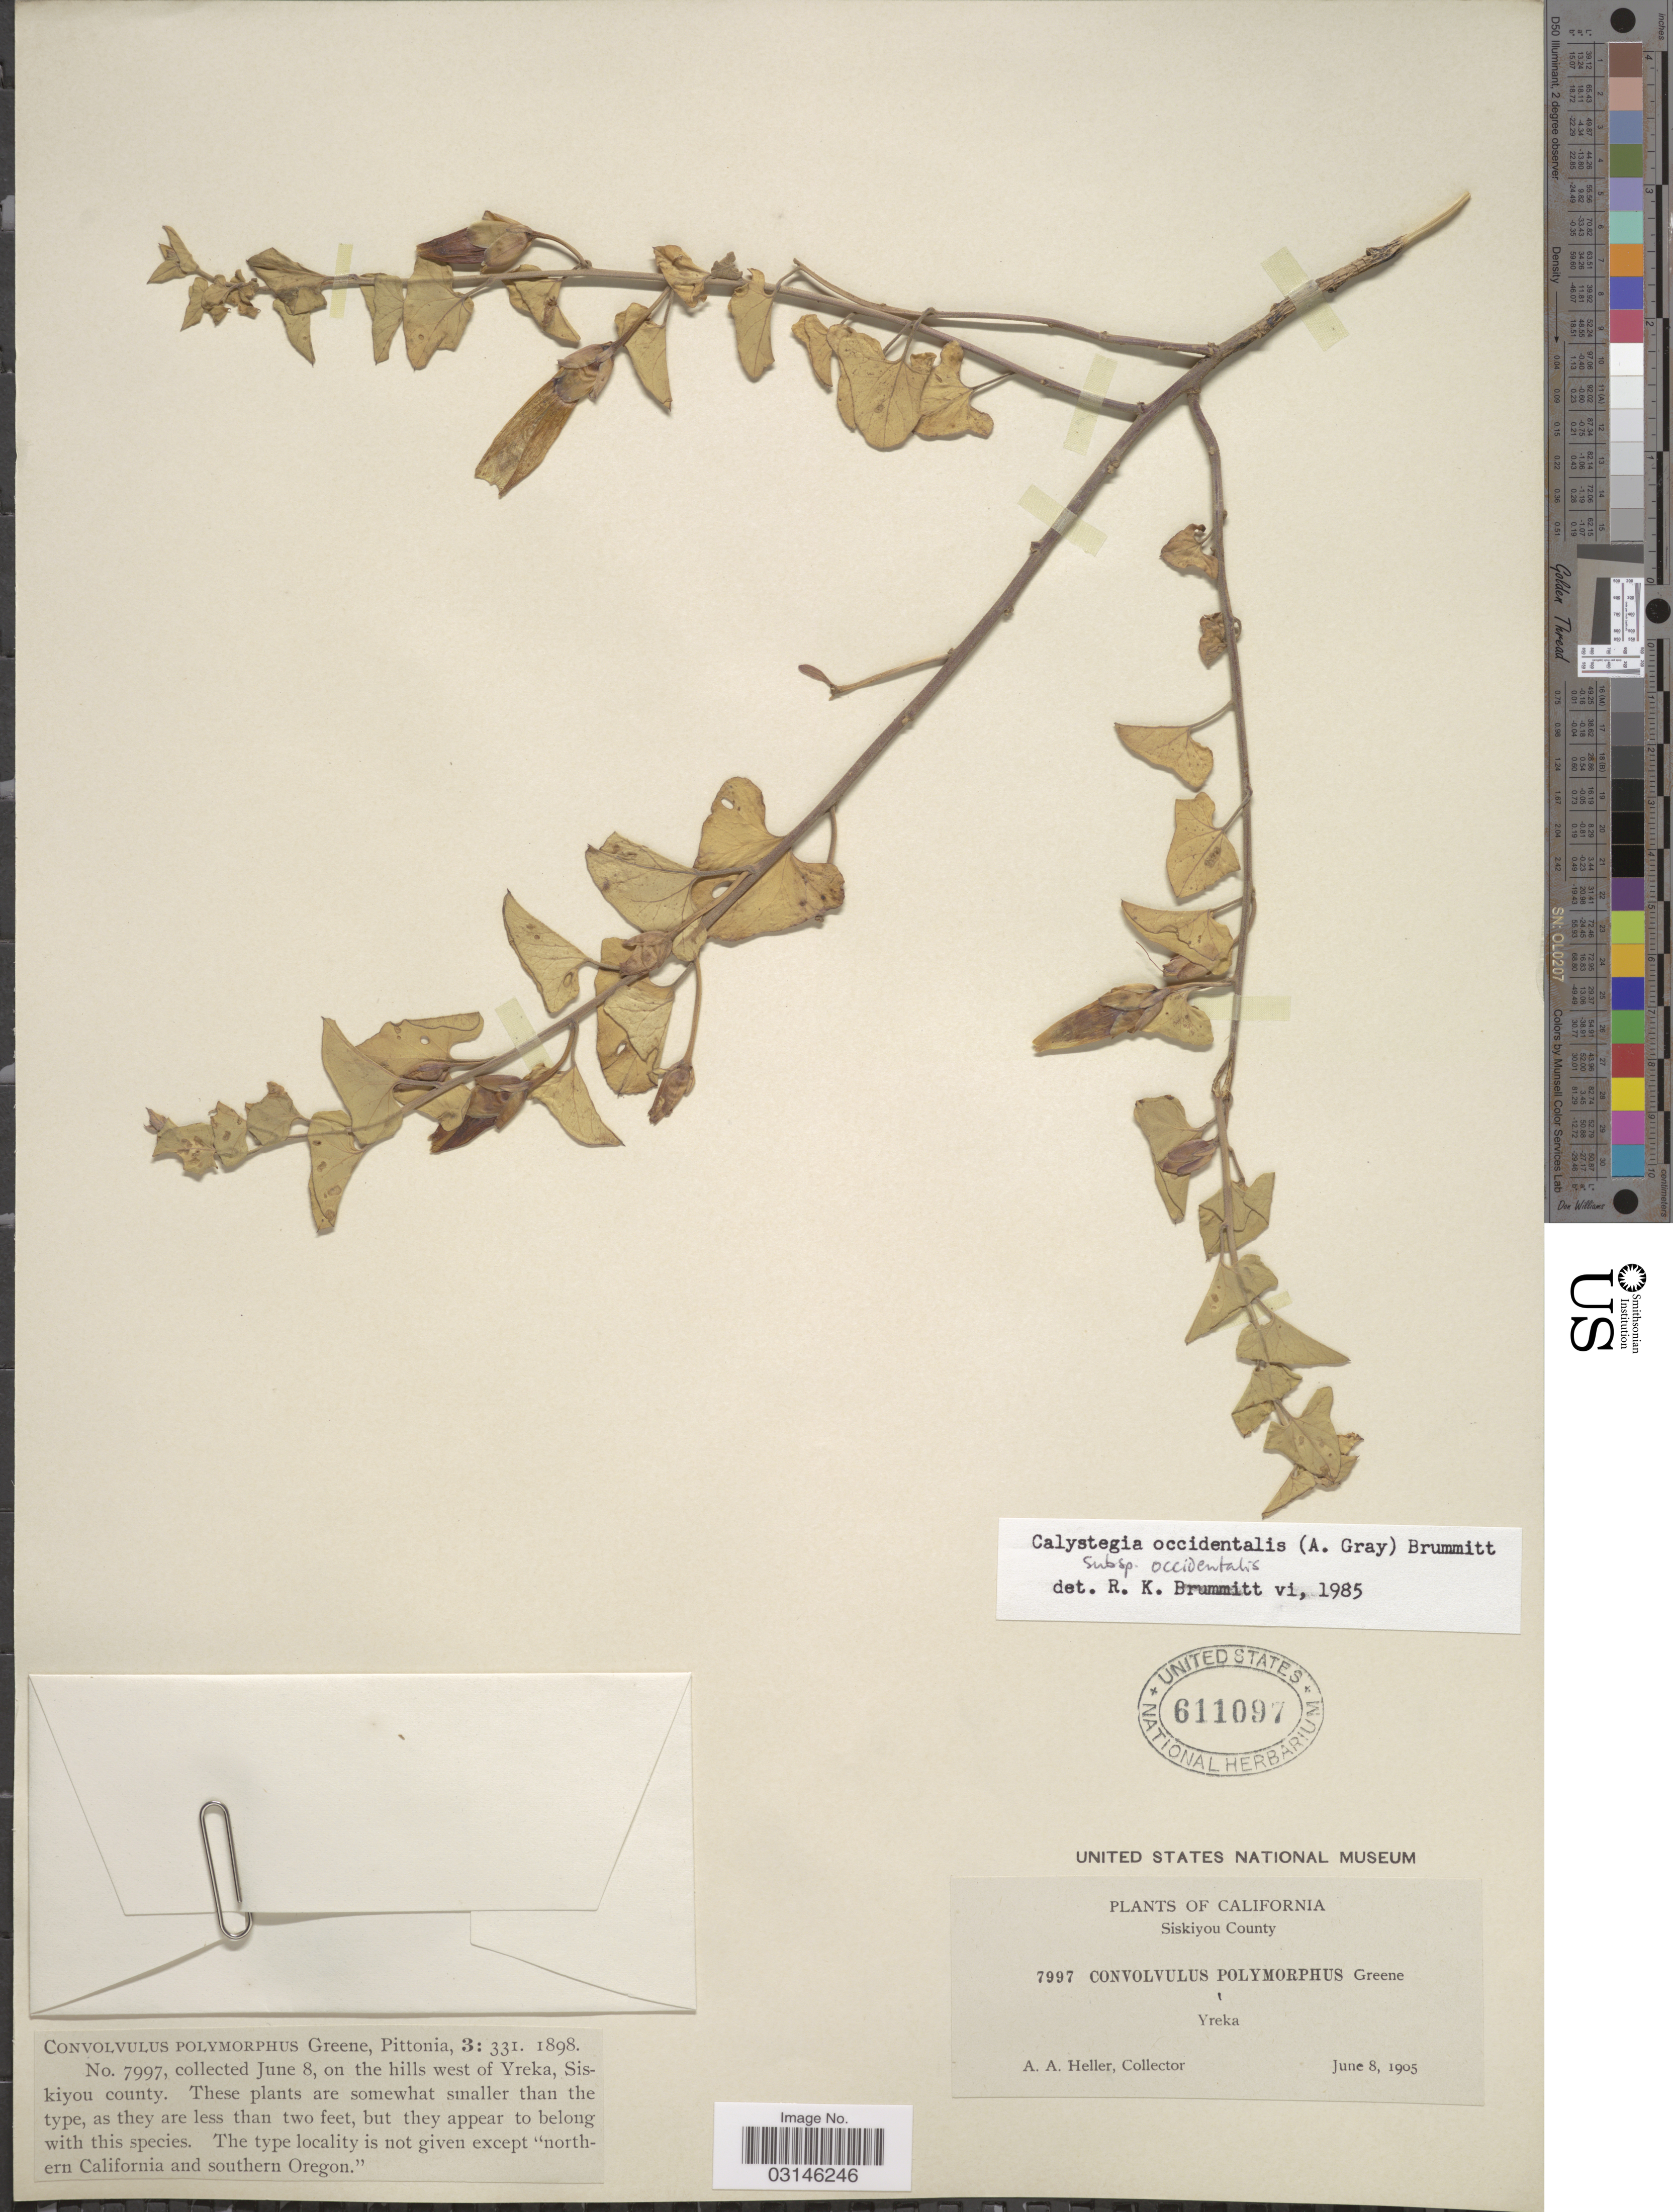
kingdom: Plantae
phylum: Tracheophyta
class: Magnoliopsida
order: Solanales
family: Convolvulaceae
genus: Calystegia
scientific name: Calystegia occidentalis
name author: (A. Gray) Brummitt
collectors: A. A. Heller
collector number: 7997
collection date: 1905-06-08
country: United States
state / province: California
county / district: Siskiyou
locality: Siskiyou County, Yreka, on the hills west of Yreka.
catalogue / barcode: US 611097